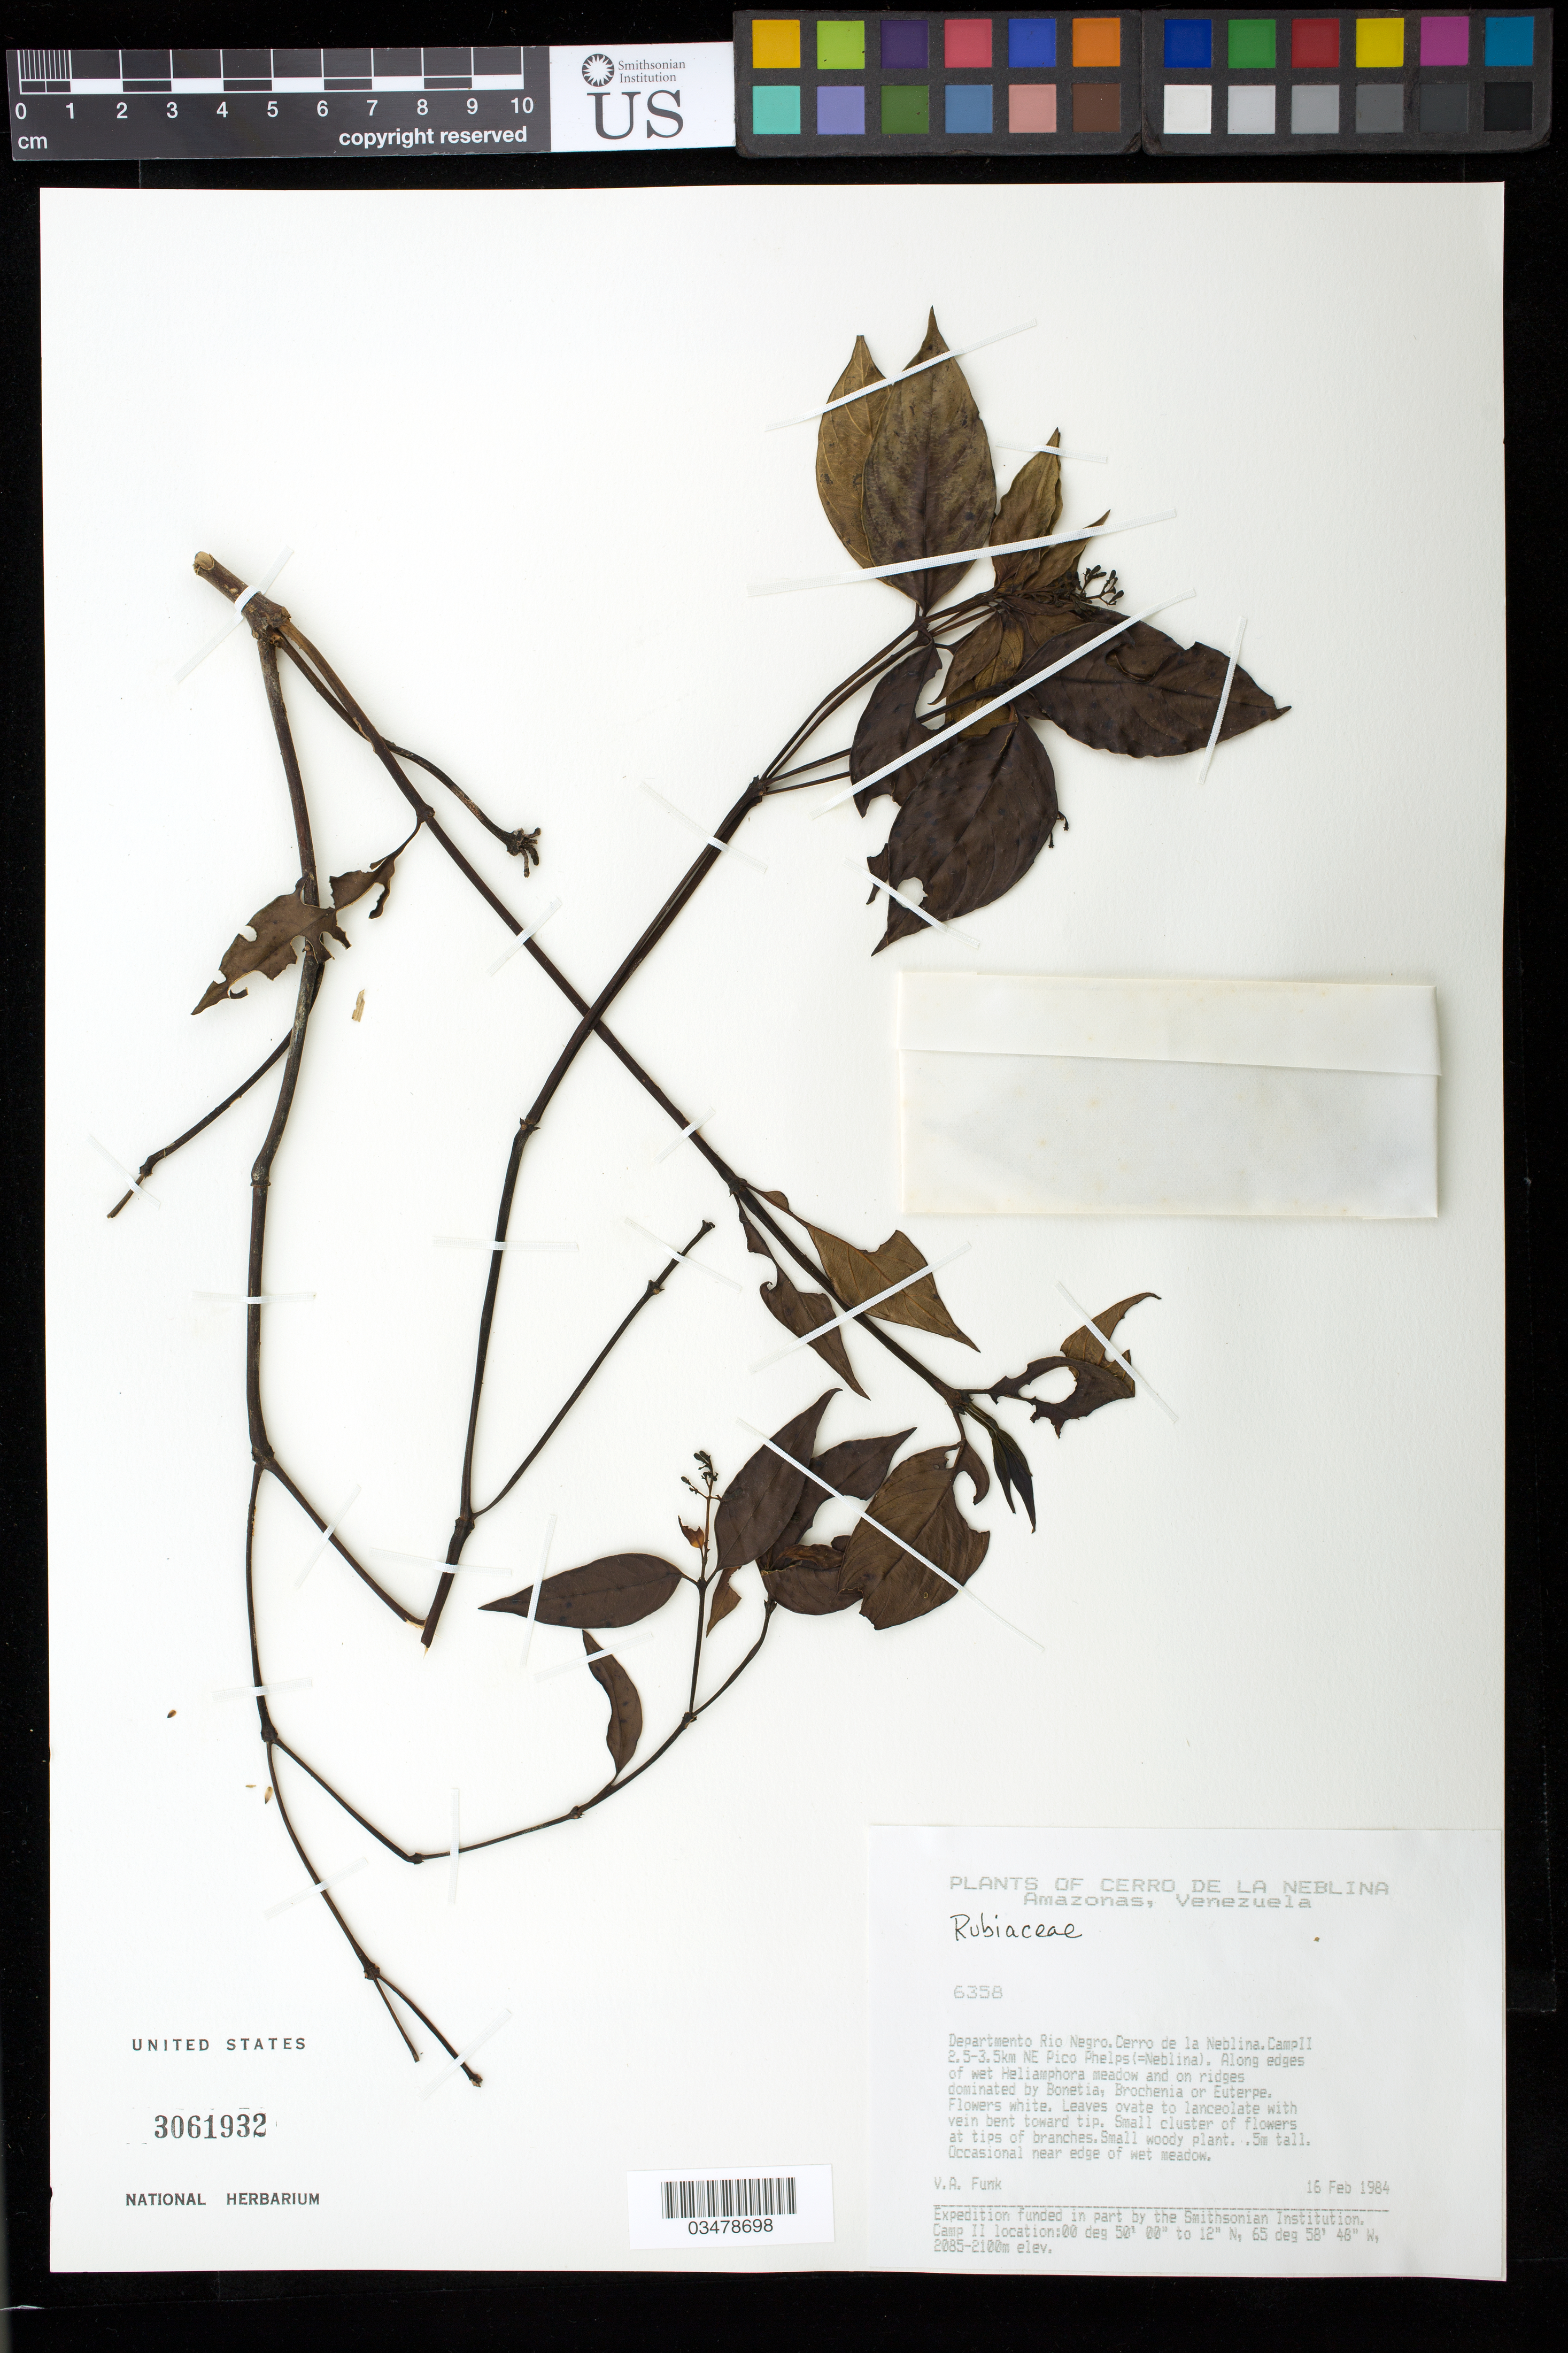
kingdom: Plantae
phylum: Tracheophyta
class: Magnoliopsida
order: Gentianales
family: Rubiaceae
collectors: V. Funk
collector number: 6358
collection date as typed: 16-Feb-84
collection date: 1984-02-16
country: Venezuela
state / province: Amazonas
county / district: Río Negro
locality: Cerro de la Neblina, Camp II 2.5-3.5 km NE Pico Phelps (=Neblina)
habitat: Along edges of wet Heliamphora meadow and on ridges dominated by Bonnetia, Brocchinia, or Euterpe.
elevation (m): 2085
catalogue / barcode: US 3061932